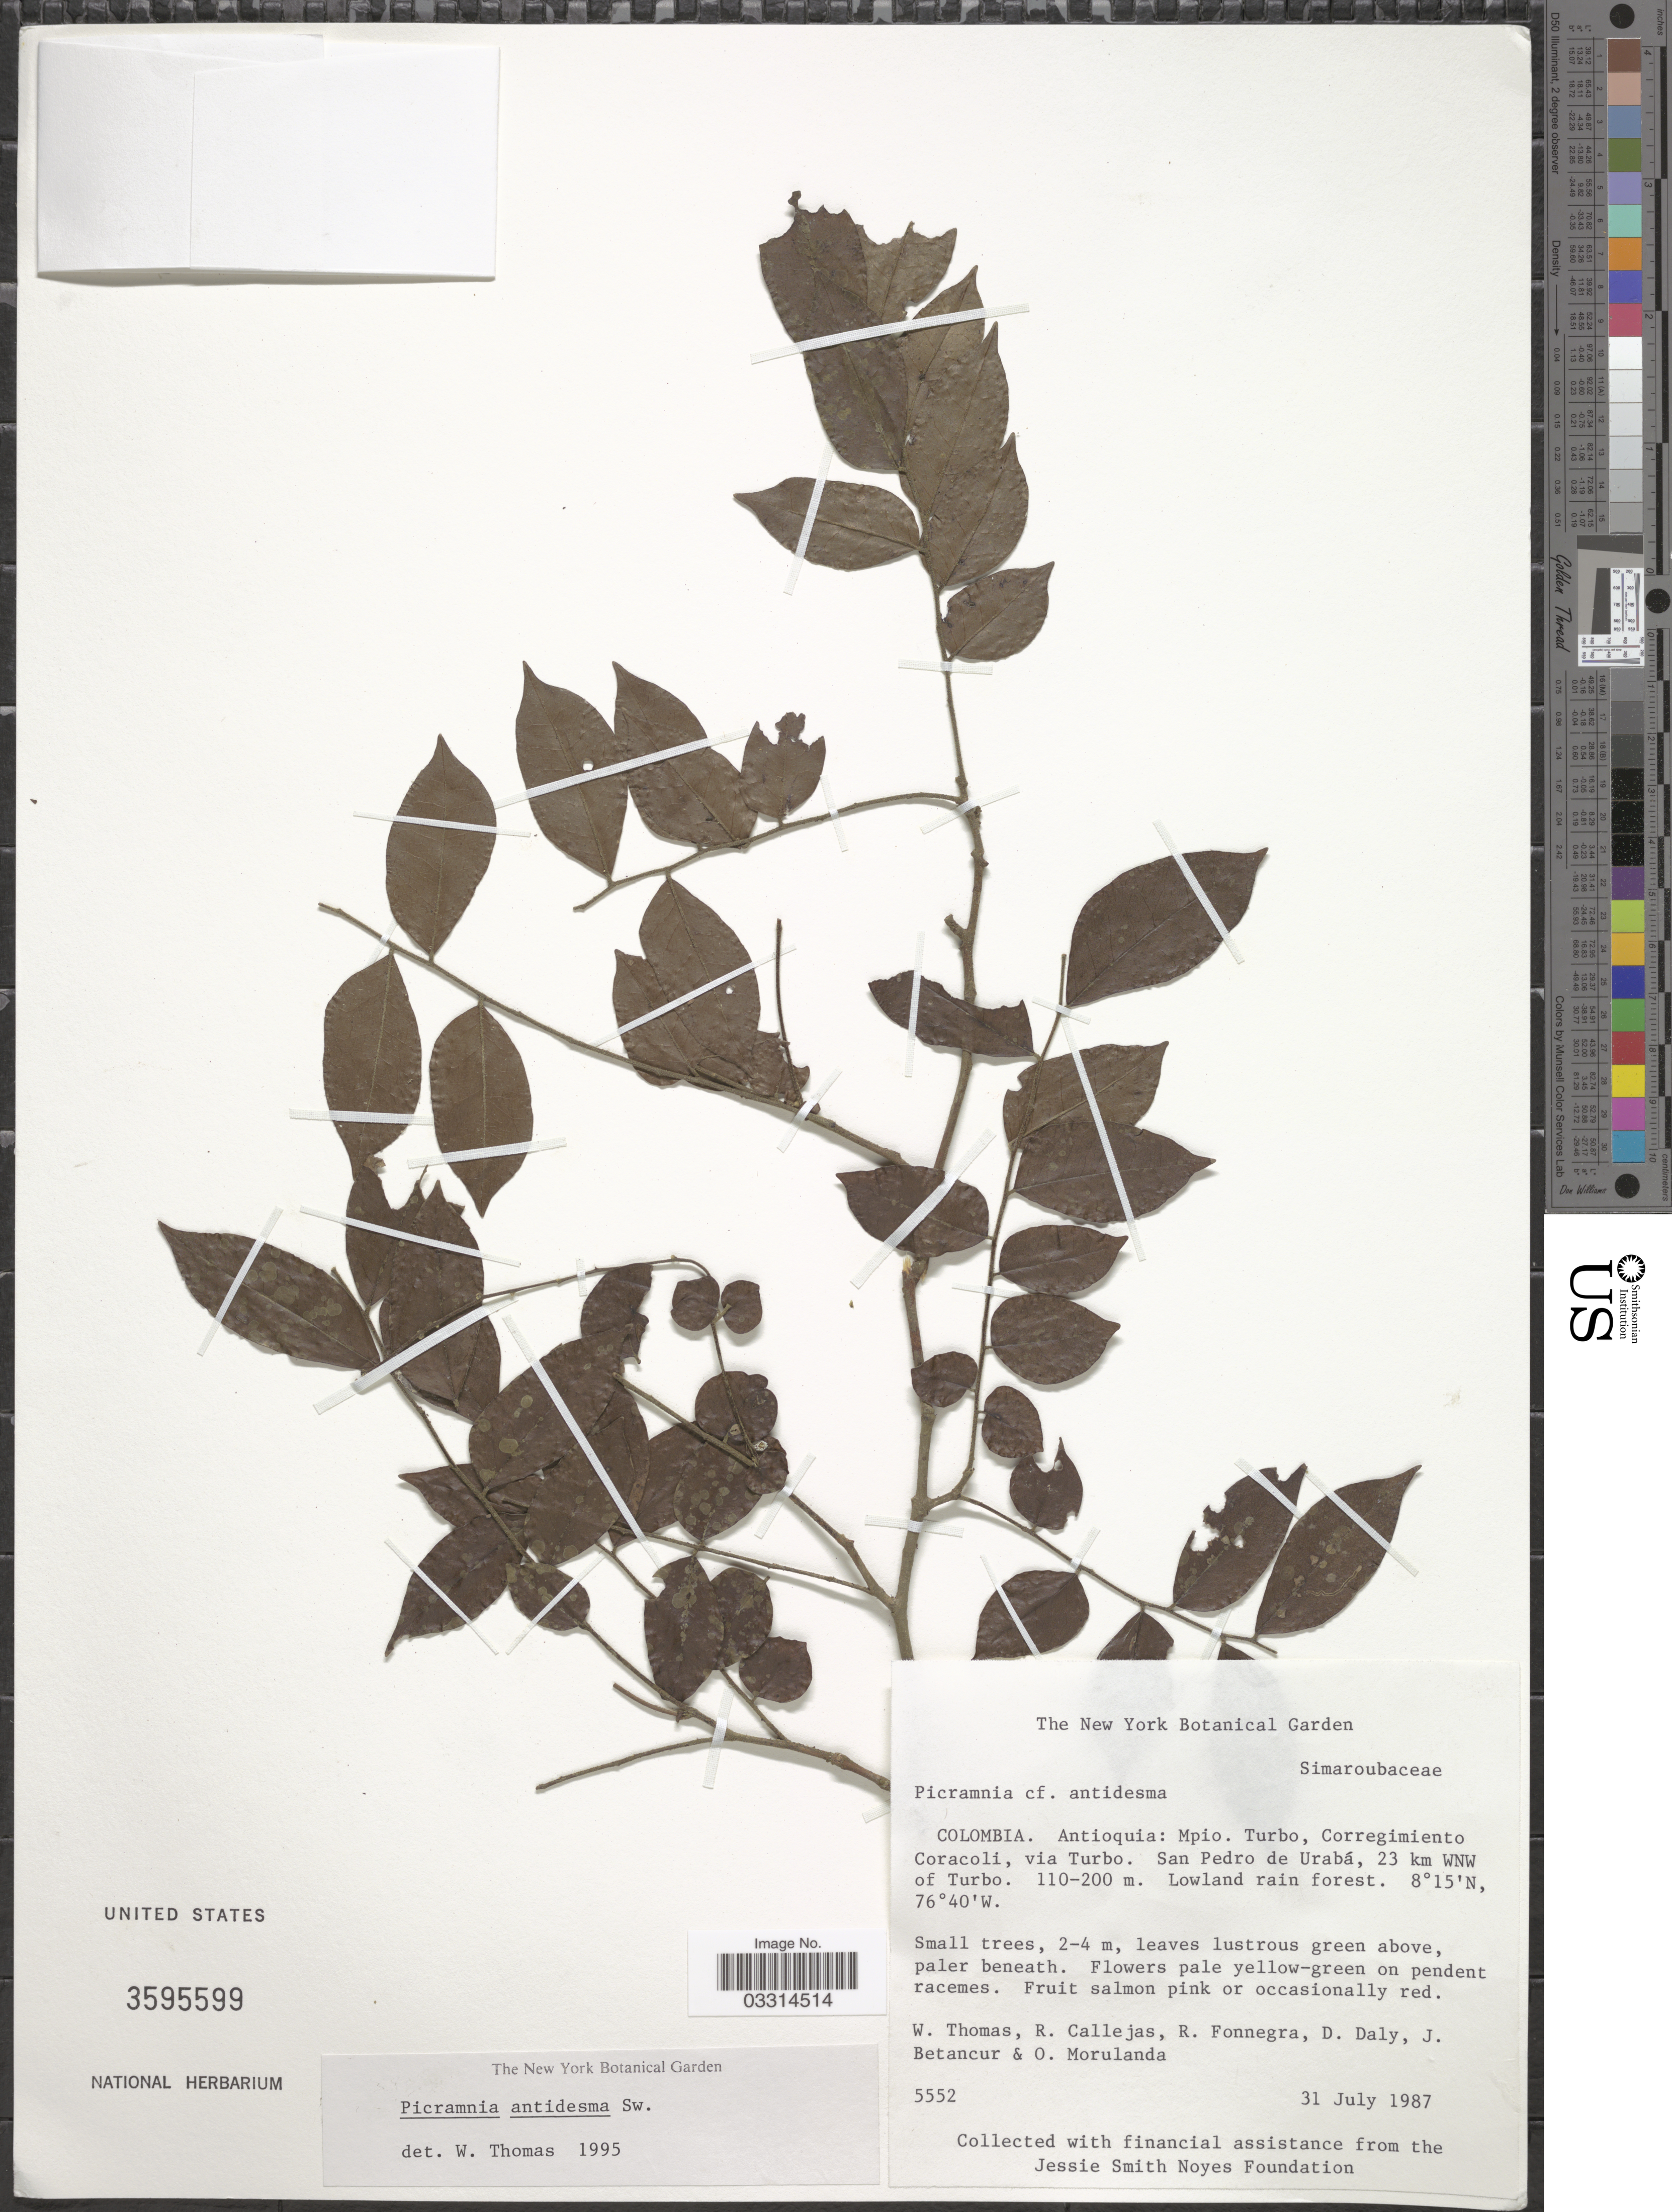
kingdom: Plantae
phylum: Tracheophyta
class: Magnoliopsida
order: Picramniales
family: Picramniaceae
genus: Picramnia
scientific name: Picramnia antidesma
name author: Sw.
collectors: W. Thomas, R. Callejas, R. Fonnegra, D. C. Daly & et al.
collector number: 5552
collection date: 1987-07-31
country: Colombia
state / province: Antioquia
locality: Mpio. Turbo, Corregimiento Coracoli, via Turbo. San Pedro de Urabá, 23 km WNW of Turbo.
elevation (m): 110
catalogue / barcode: US 3595599